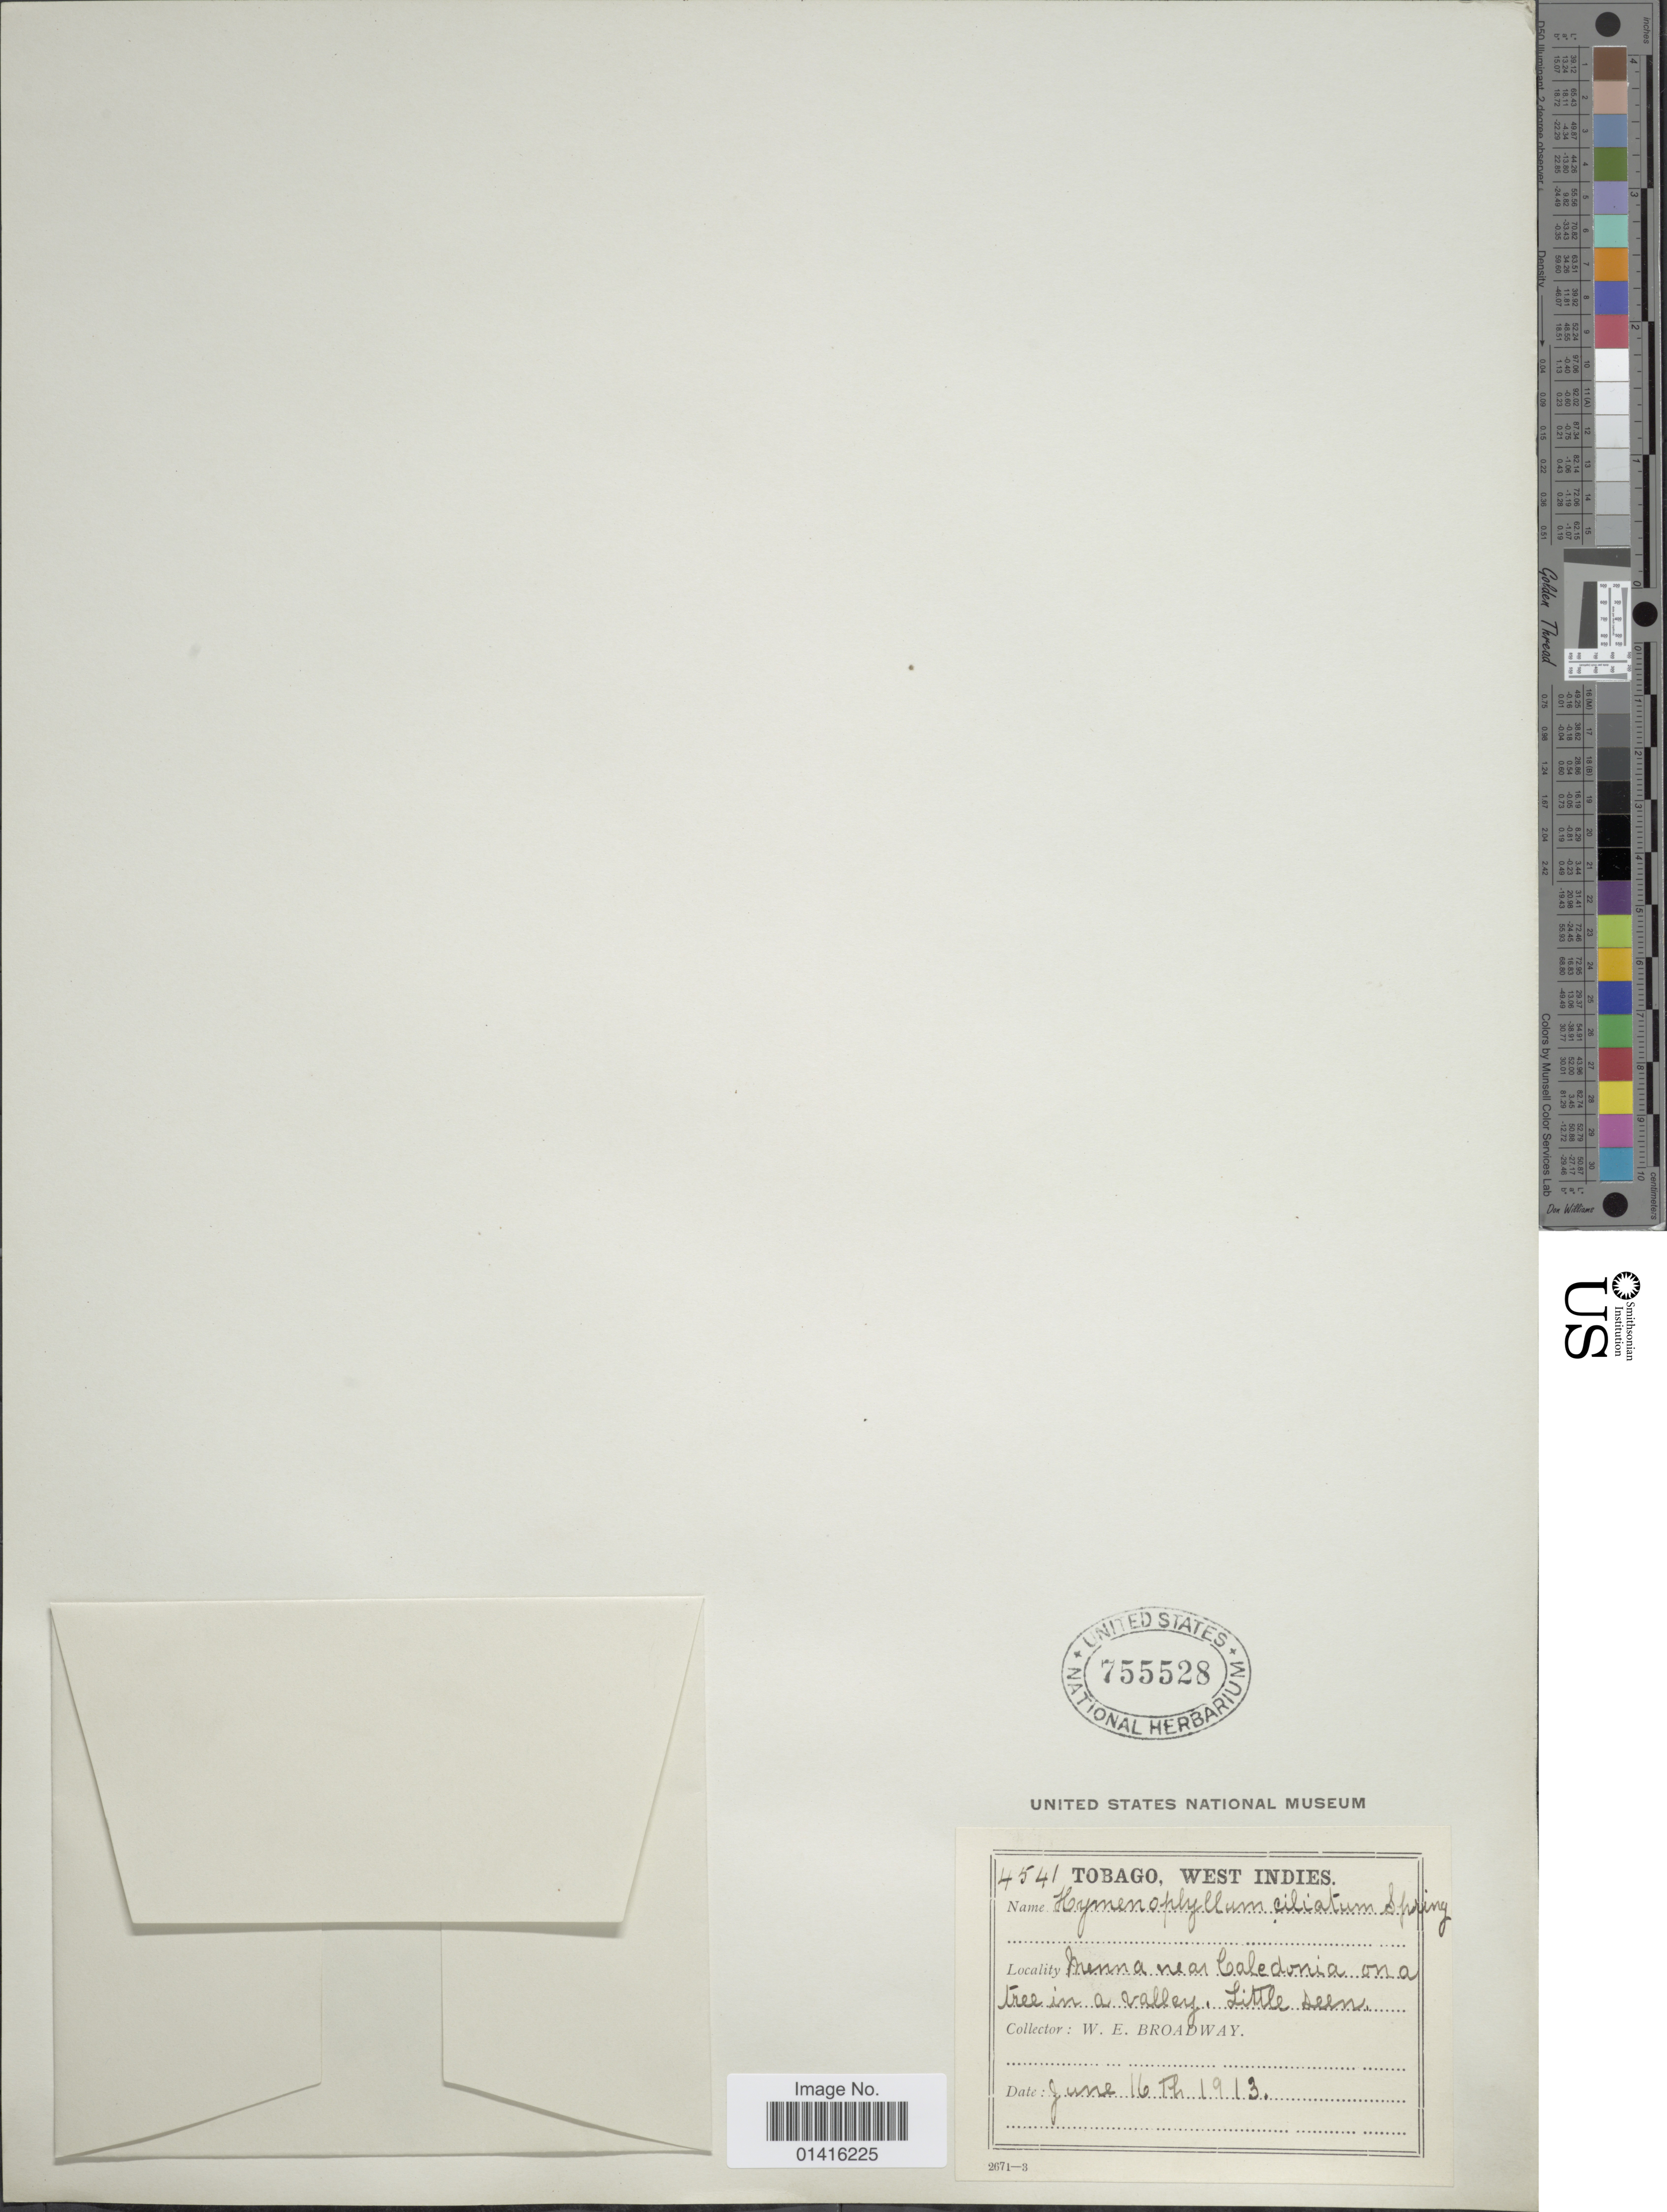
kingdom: Plantae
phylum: Tracheophyta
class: Polypodiopsida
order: Hymenophyllales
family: Hymenophyllaceae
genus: Hymenophyllum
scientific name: Hymenophyllum hirsutum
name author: (L.) Sw.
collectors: W. E. Broadway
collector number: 4541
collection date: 1913-06-16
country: Trinidad and Tobago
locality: Tobago, West Indies, Menna near Caledonia on a tree in a valley, Little seen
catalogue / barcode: US 755528